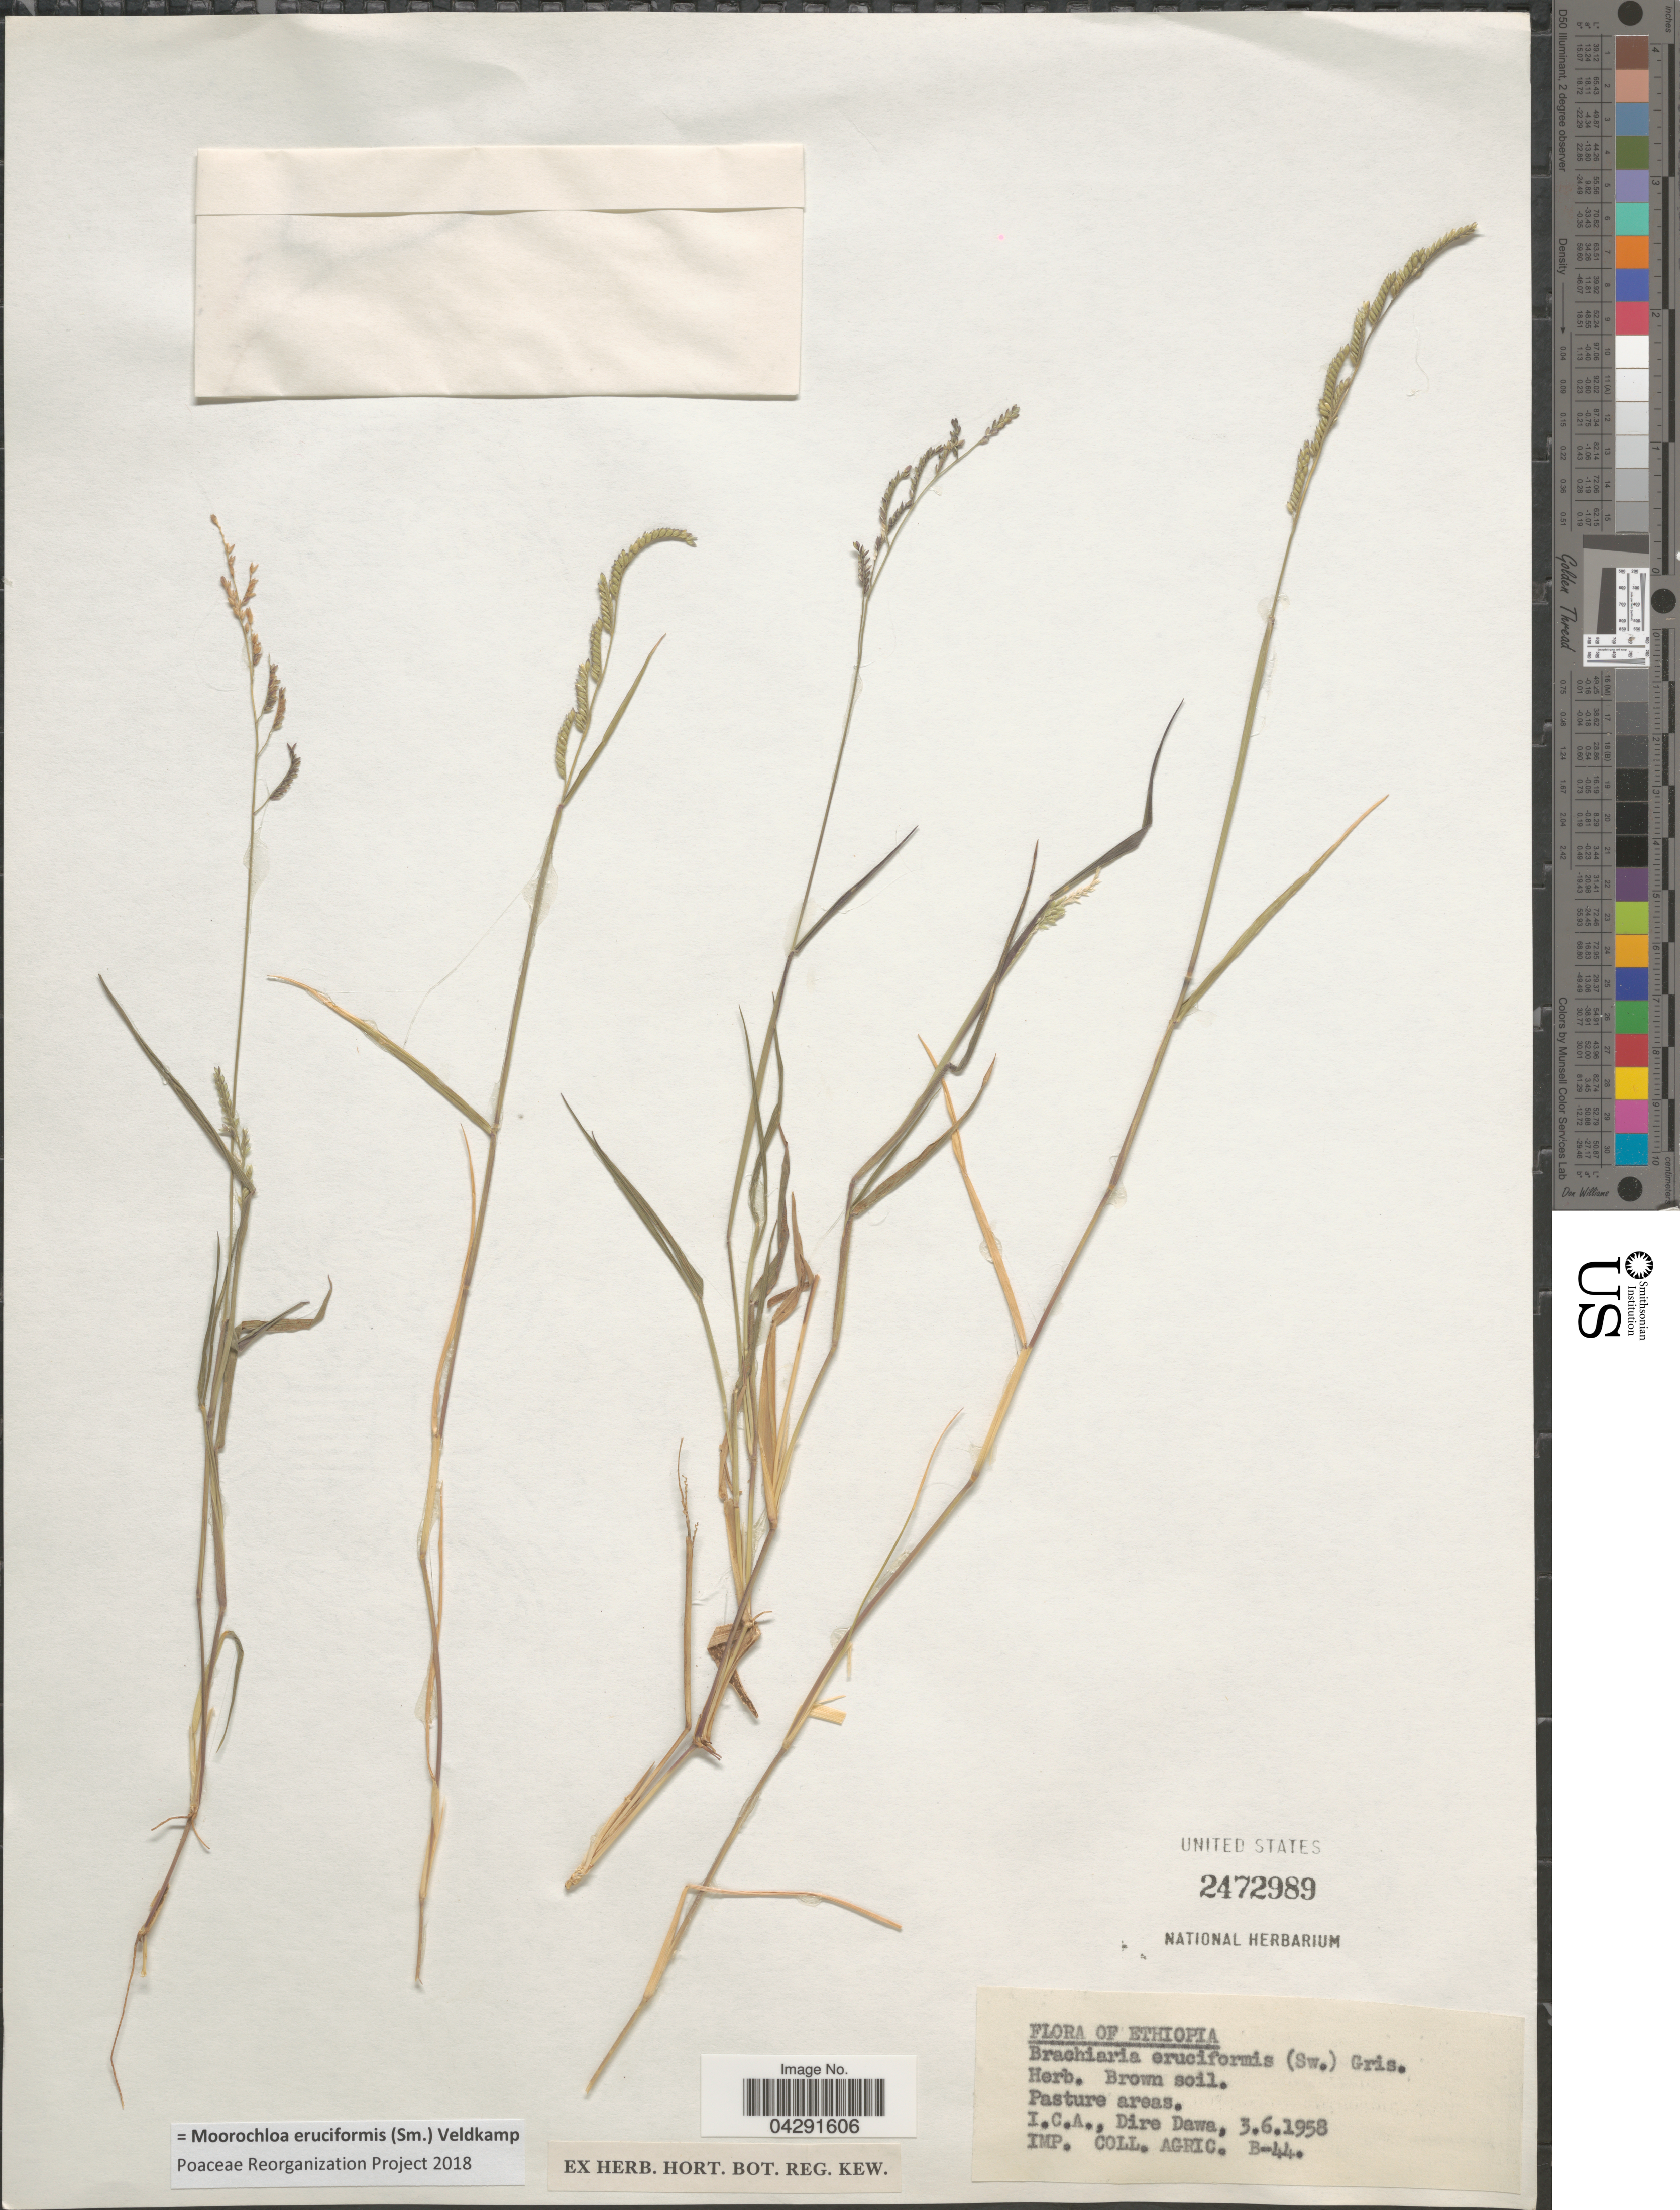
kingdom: Plantae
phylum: Tracheophyta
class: Liliopsida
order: Poales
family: Poaceae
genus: Moorochloa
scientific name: Moorochloa eruciformis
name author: (Sm.) Veldkamp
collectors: IMP. Coll. Agric.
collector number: B-44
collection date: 1958-06-03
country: Ethiopia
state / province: Dire Dawa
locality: Pasture areas. I.C.A.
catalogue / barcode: US 2472989